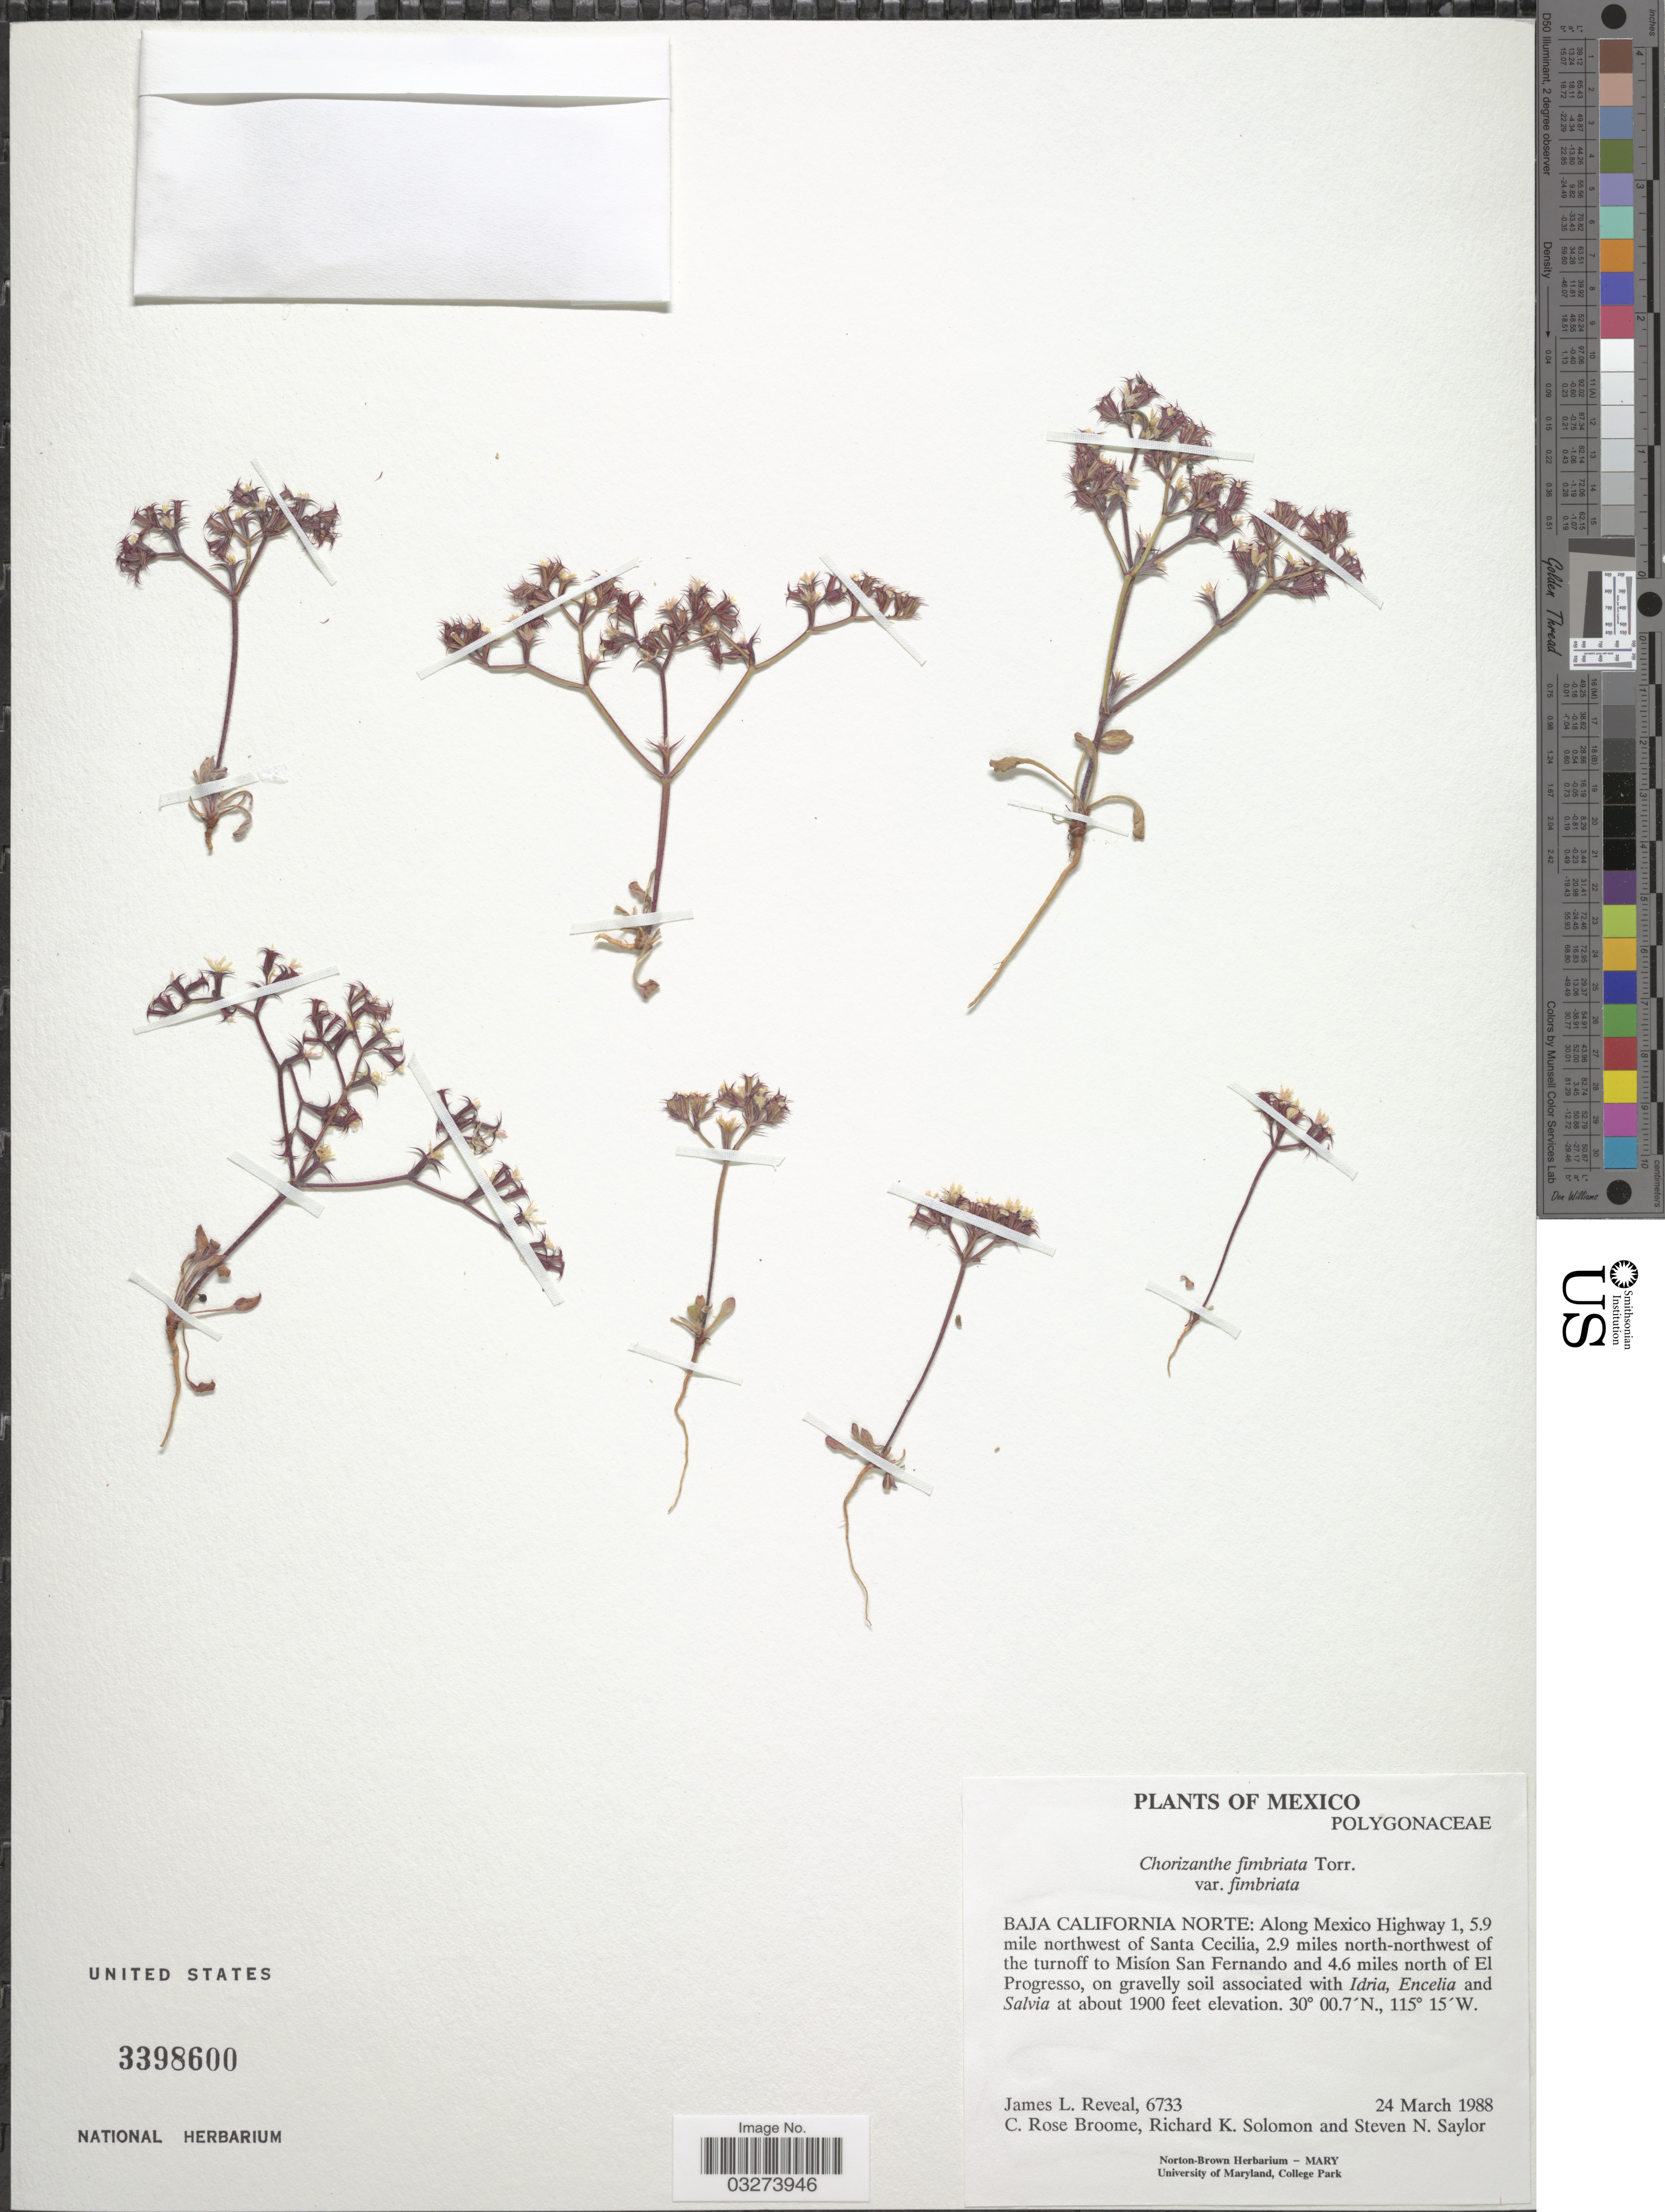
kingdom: Plantae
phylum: Tracheophyta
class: Magnoliopsida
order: Caryophyllales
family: Polygonaceae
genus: Chorizanthe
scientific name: Chorizanthe fimbriata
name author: Nutt.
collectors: J. L. Reveal, C. R. Broome, R. Solomon & S. Saylor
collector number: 6733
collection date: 1988-03-24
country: Mexico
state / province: Baja California Norte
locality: Along Mexico Highway 1, 5.9 mile northwest of Santa Cecilia, 2.9 miles north-northwest of the turnoff to Misíon San Fernando and 4.6 miles north of El Progresso.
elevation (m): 579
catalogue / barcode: US 3398600